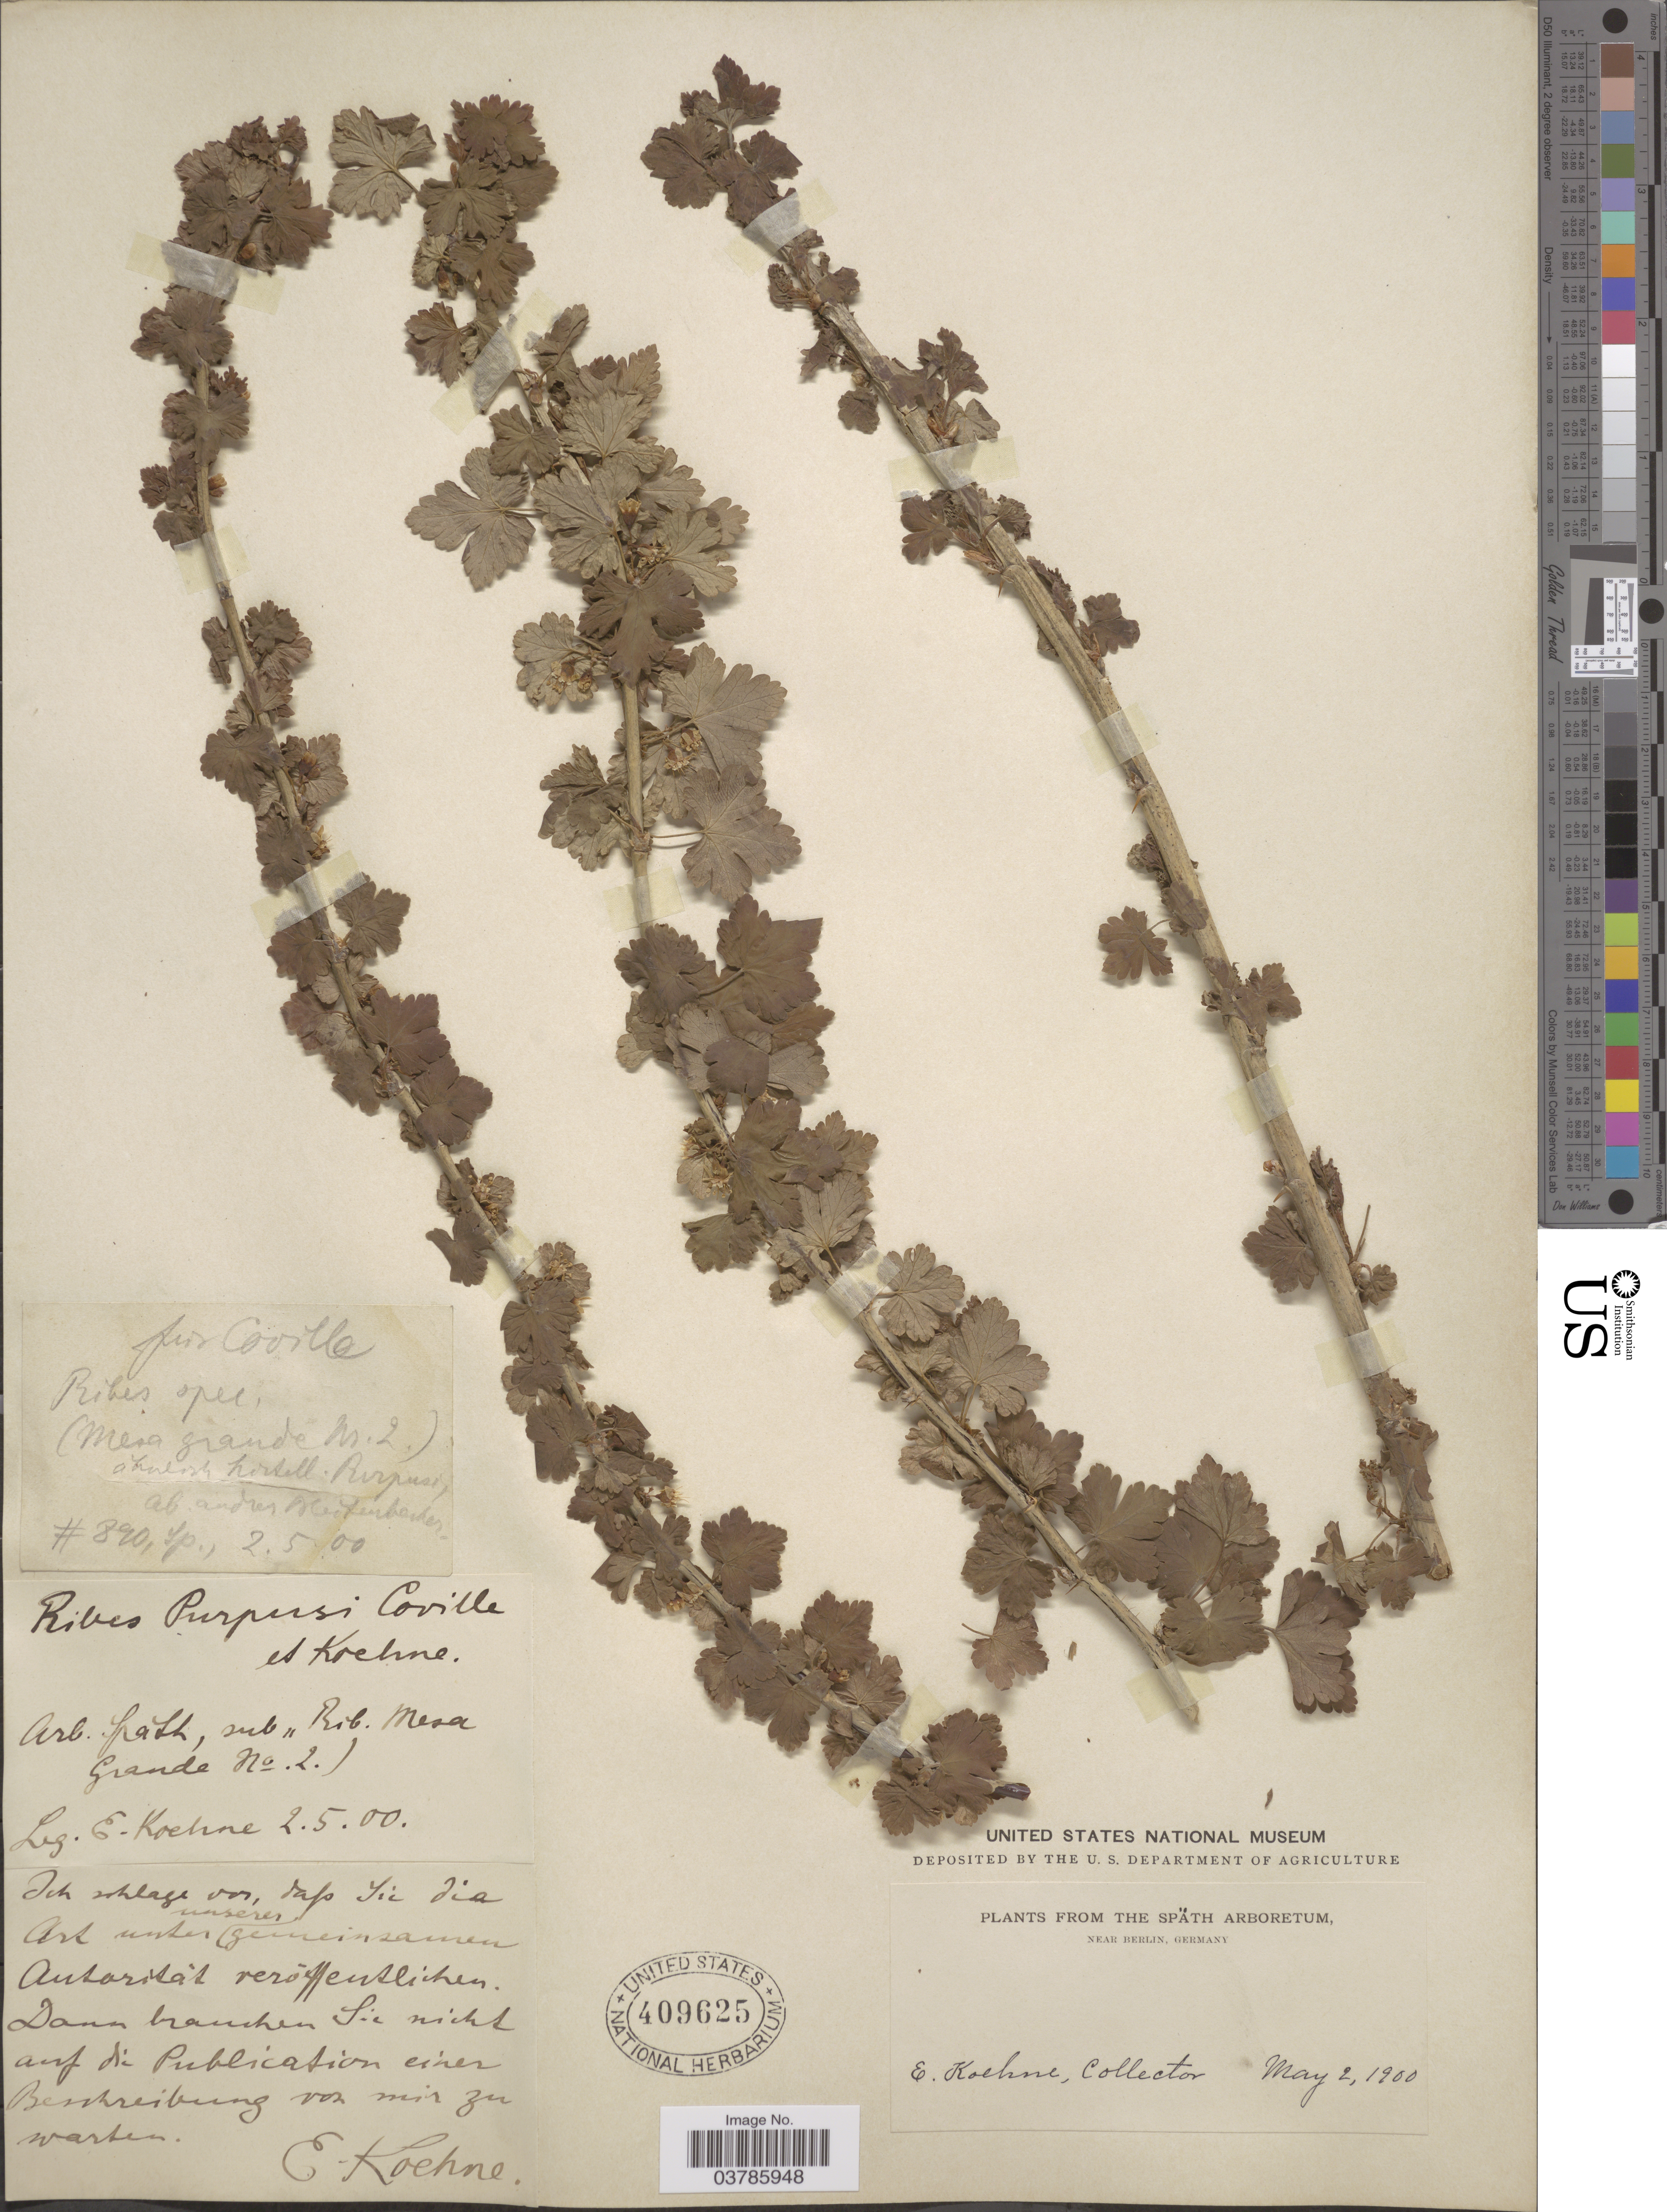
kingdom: Plantae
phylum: Tracheophyta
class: Magnoliopsida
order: Saxifragales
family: Grossulariaceae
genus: Ribes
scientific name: Ribes inerme var. inerme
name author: Rydb.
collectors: E. Koehne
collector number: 890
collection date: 1900-05-02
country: Germany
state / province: Berlin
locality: The Späth Arboretum, near Berlin.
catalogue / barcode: US 409625